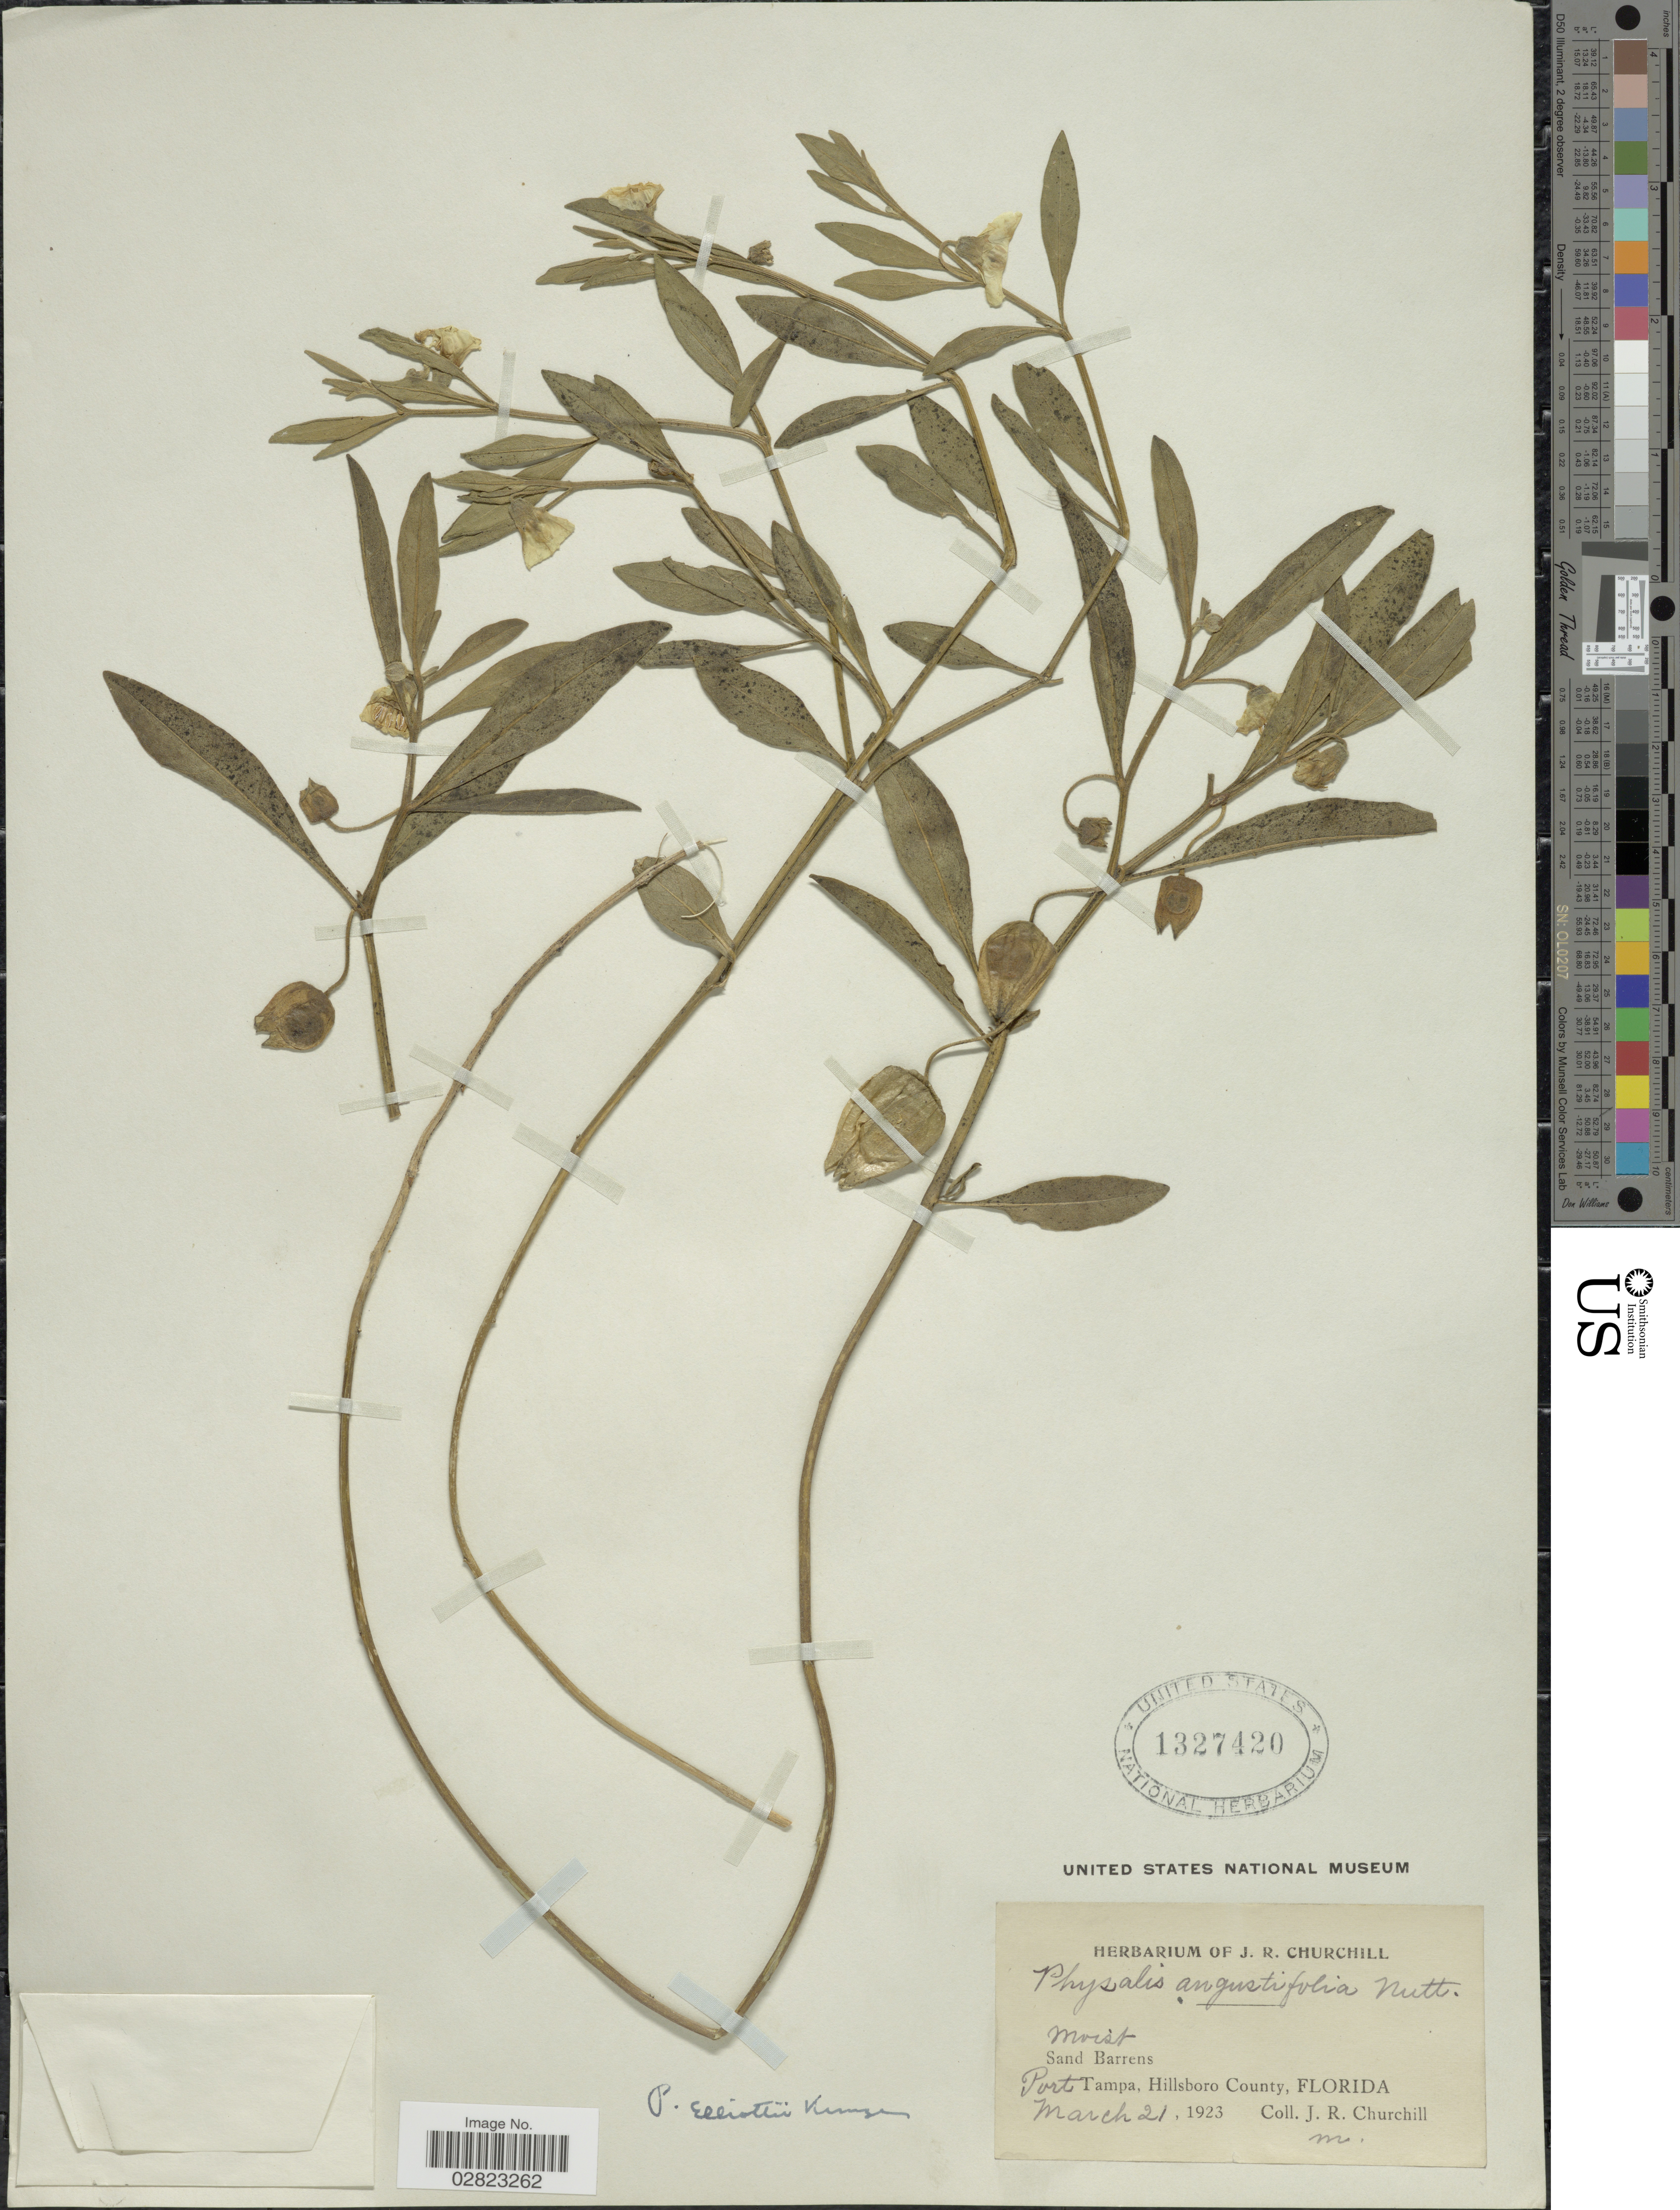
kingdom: Plantae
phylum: Tracheophyta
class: Magnoliopsida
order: Solanales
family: Solanaceae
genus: Physalis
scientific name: Physalis elliottii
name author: Kunze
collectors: J. Churchill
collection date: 1923-03-21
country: United States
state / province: Florida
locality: Sand Barrens. Port Tampa, Hillsboro County.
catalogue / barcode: US 1327420